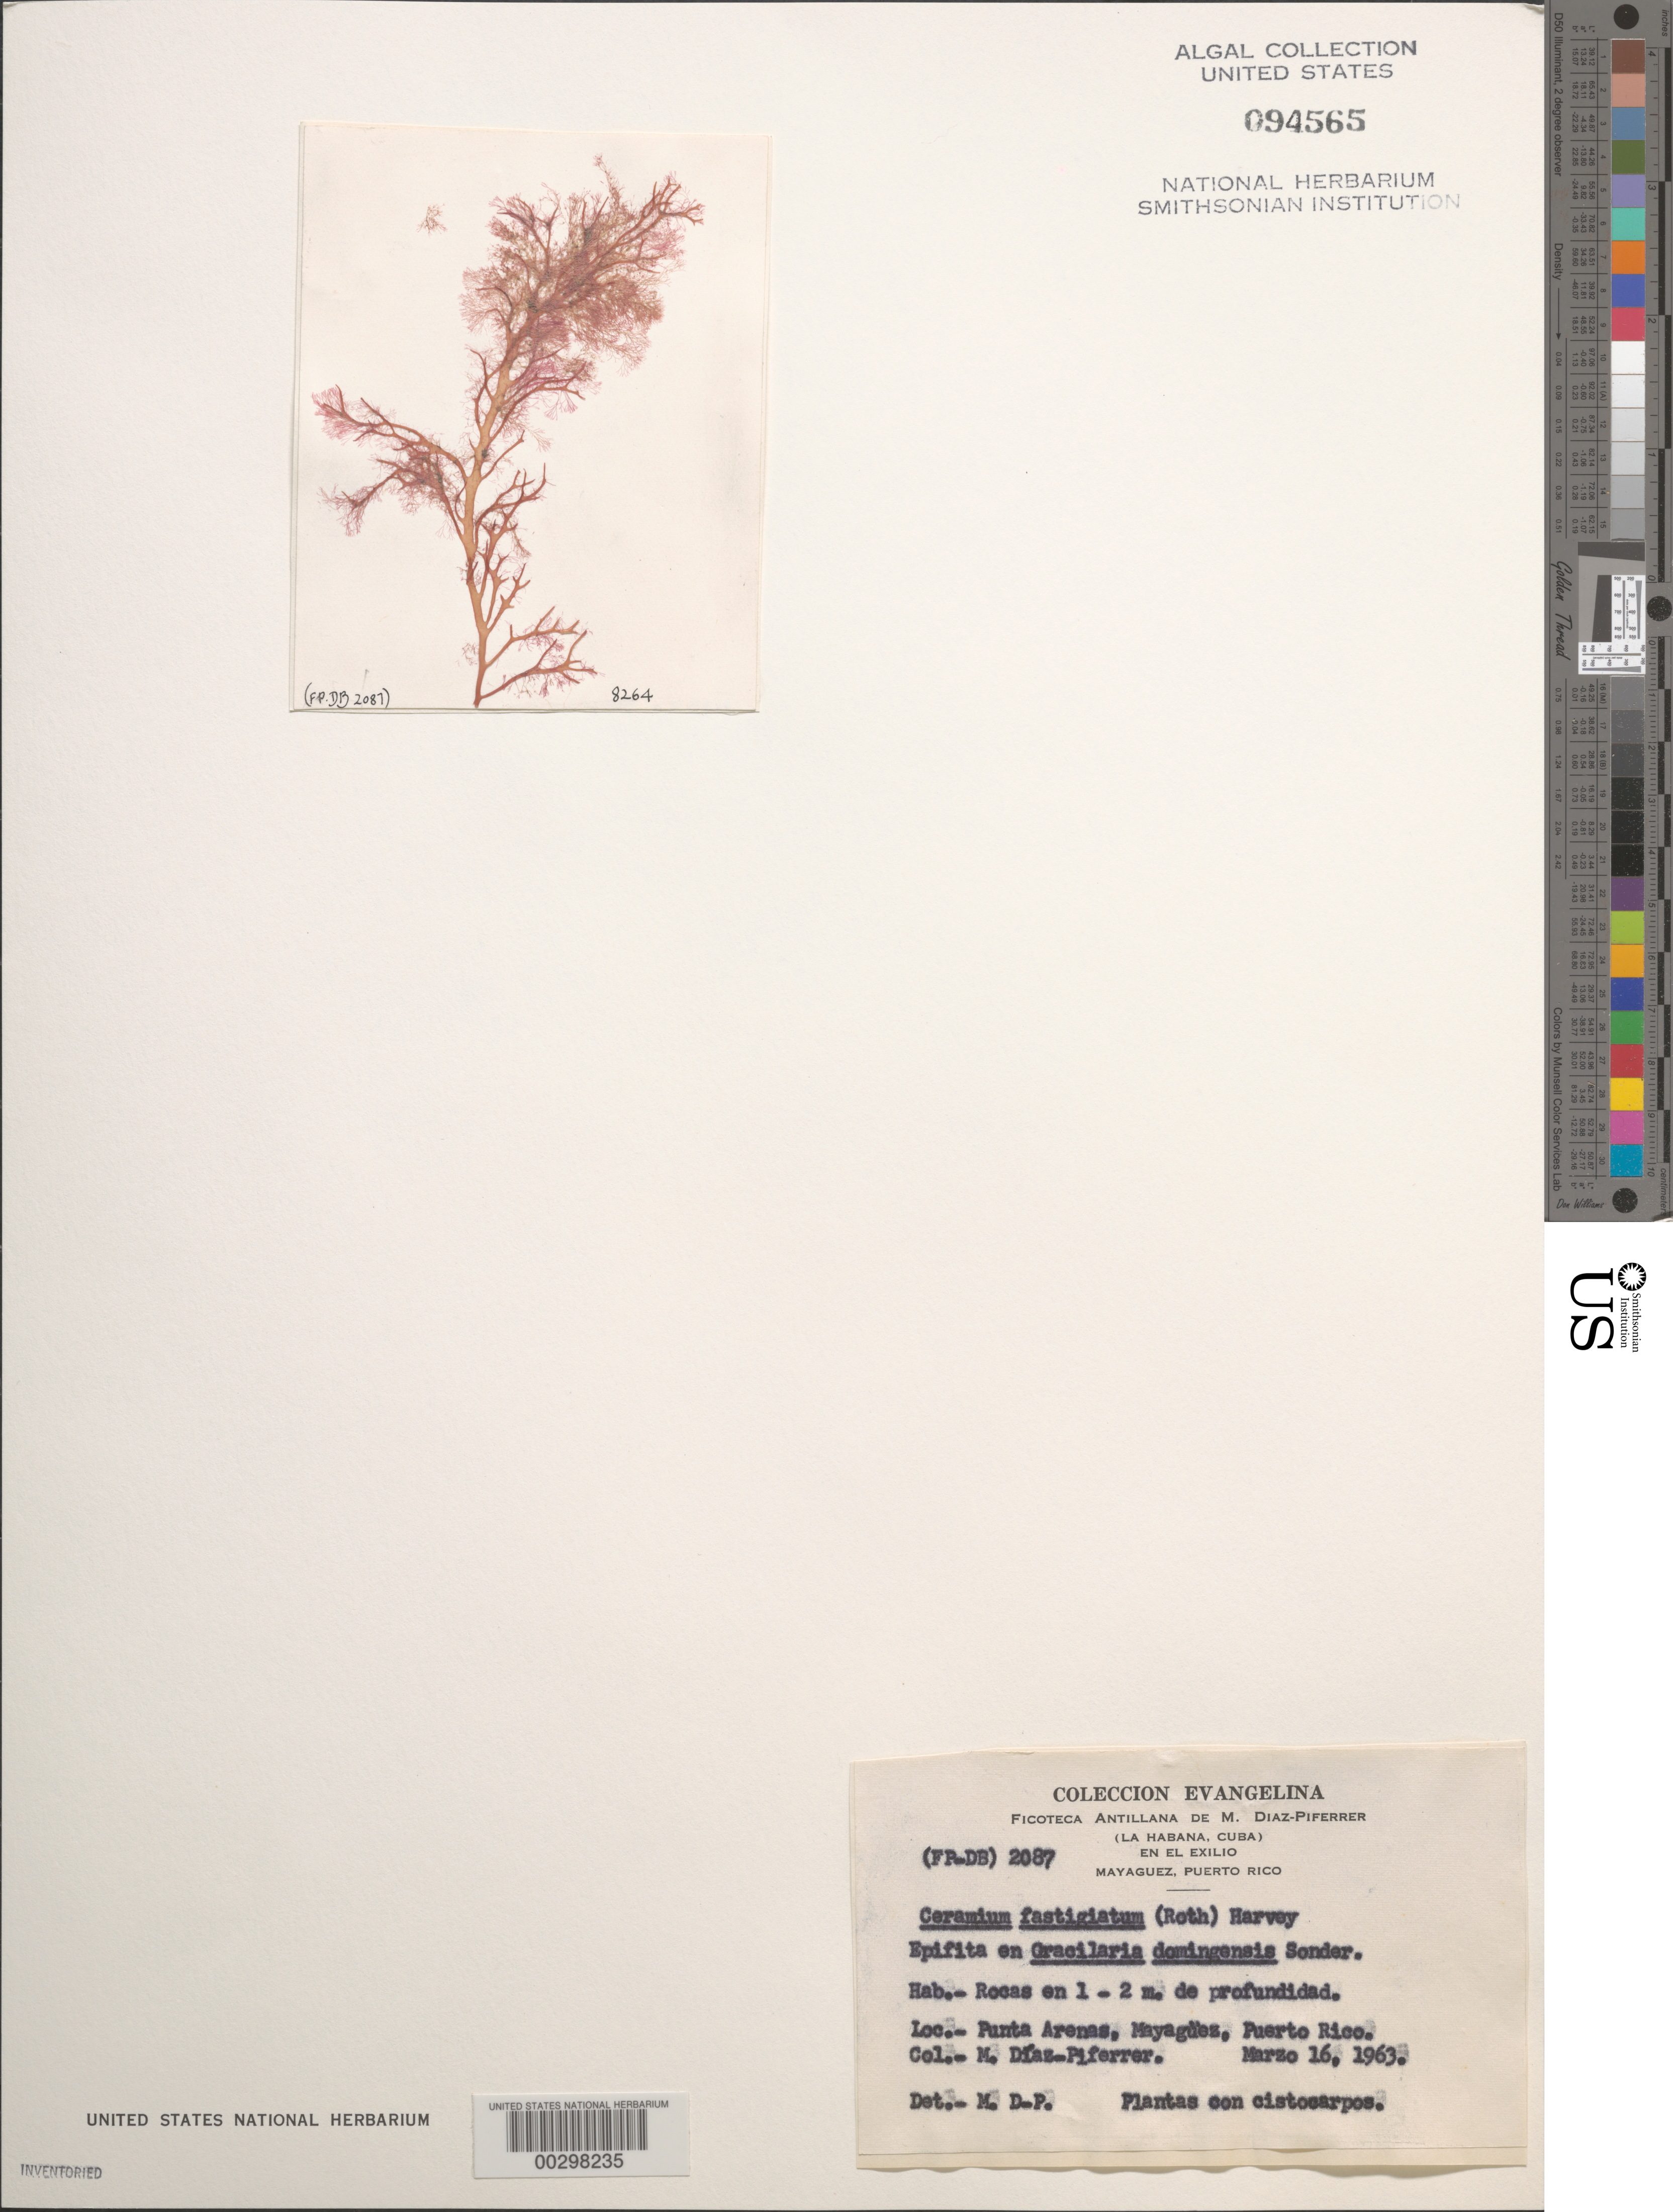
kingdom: Plantae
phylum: Rhodophyta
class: Florideophyceae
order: Ceramiales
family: Ceramiaceae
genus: Ceramium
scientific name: Ceramium fastigiatum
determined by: Diaz-Piferrer, M.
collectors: M. Diaz-Piferrer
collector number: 8264 & (FP-DB) 2087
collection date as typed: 16 Mar 1963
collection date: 1963-03-16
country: Puerto Rico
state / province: Mayaguez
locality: Punta arenas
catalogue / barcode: US 94565